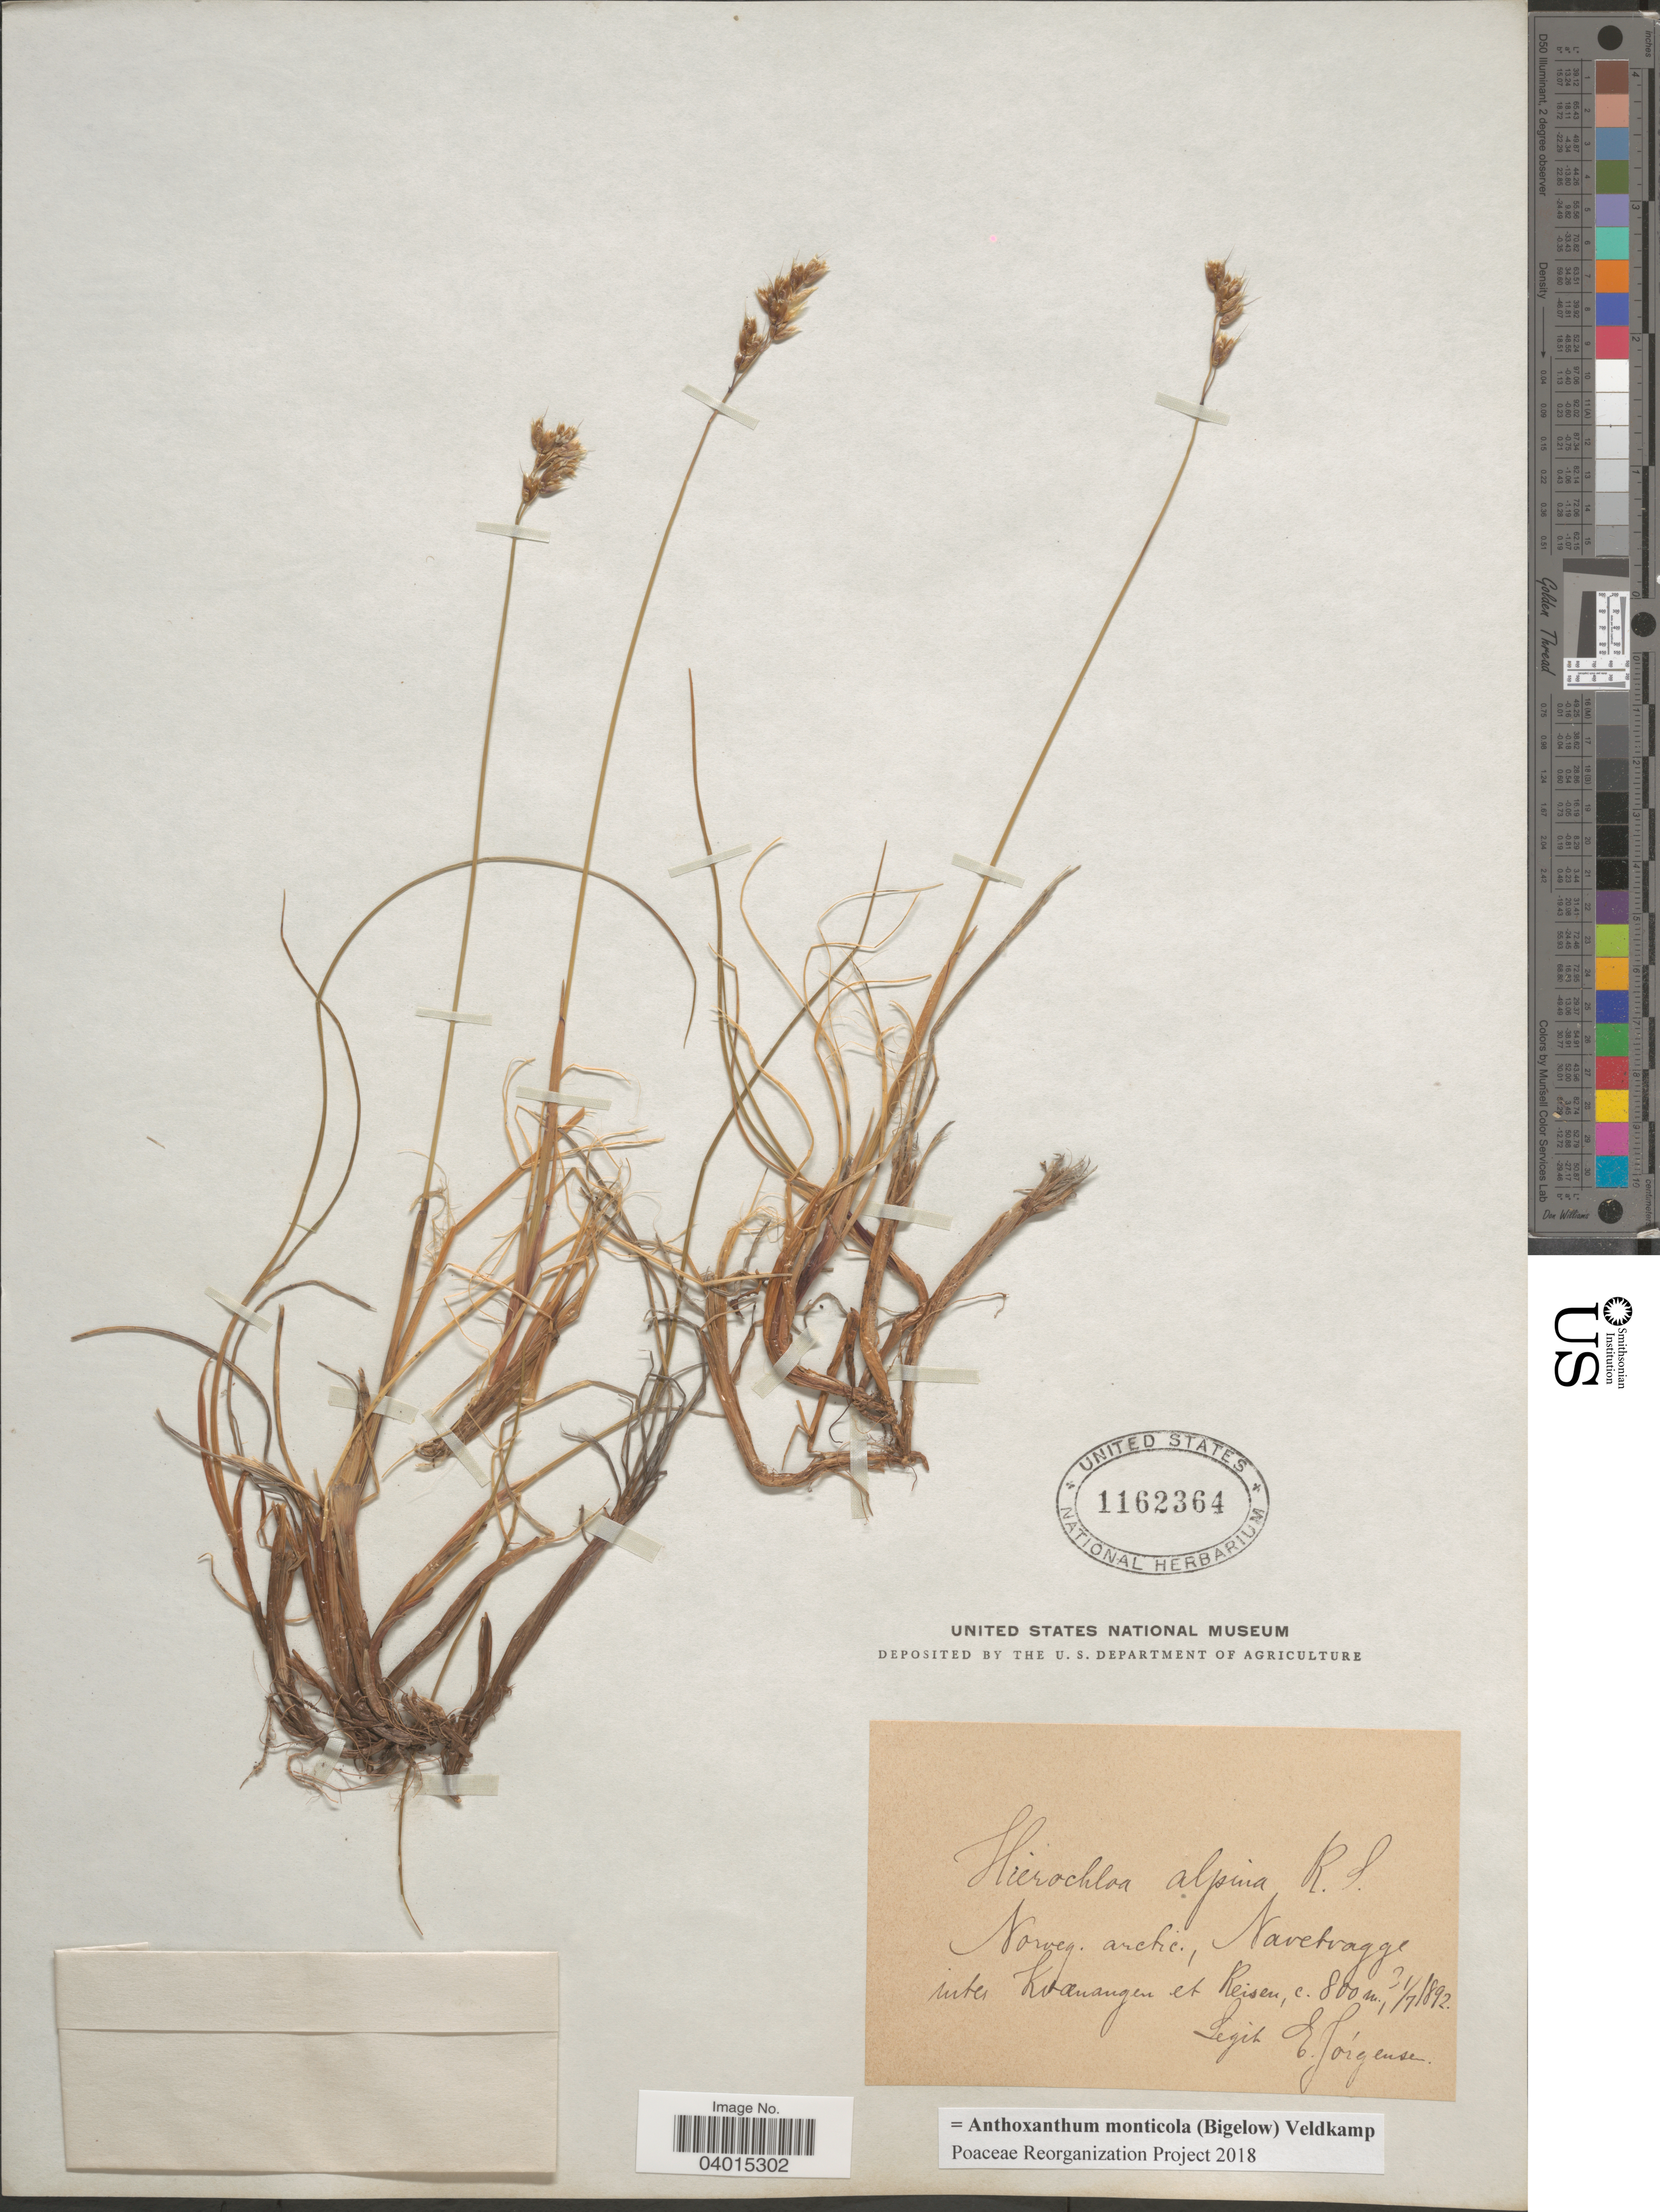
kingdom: Plantae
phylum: Tracheophyta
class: Liliopsida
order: Poales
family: Poaceae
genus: Anthoxanthum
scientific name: Anthoxanthum monticola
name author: (Bigelow) Veldkamp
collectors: E. Jørgensen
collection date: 1892-07-01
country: Norway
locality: Norweg. arctic., Navetragge inter Kvænangen et Reisen.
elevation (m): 800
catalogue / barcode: US 1132364